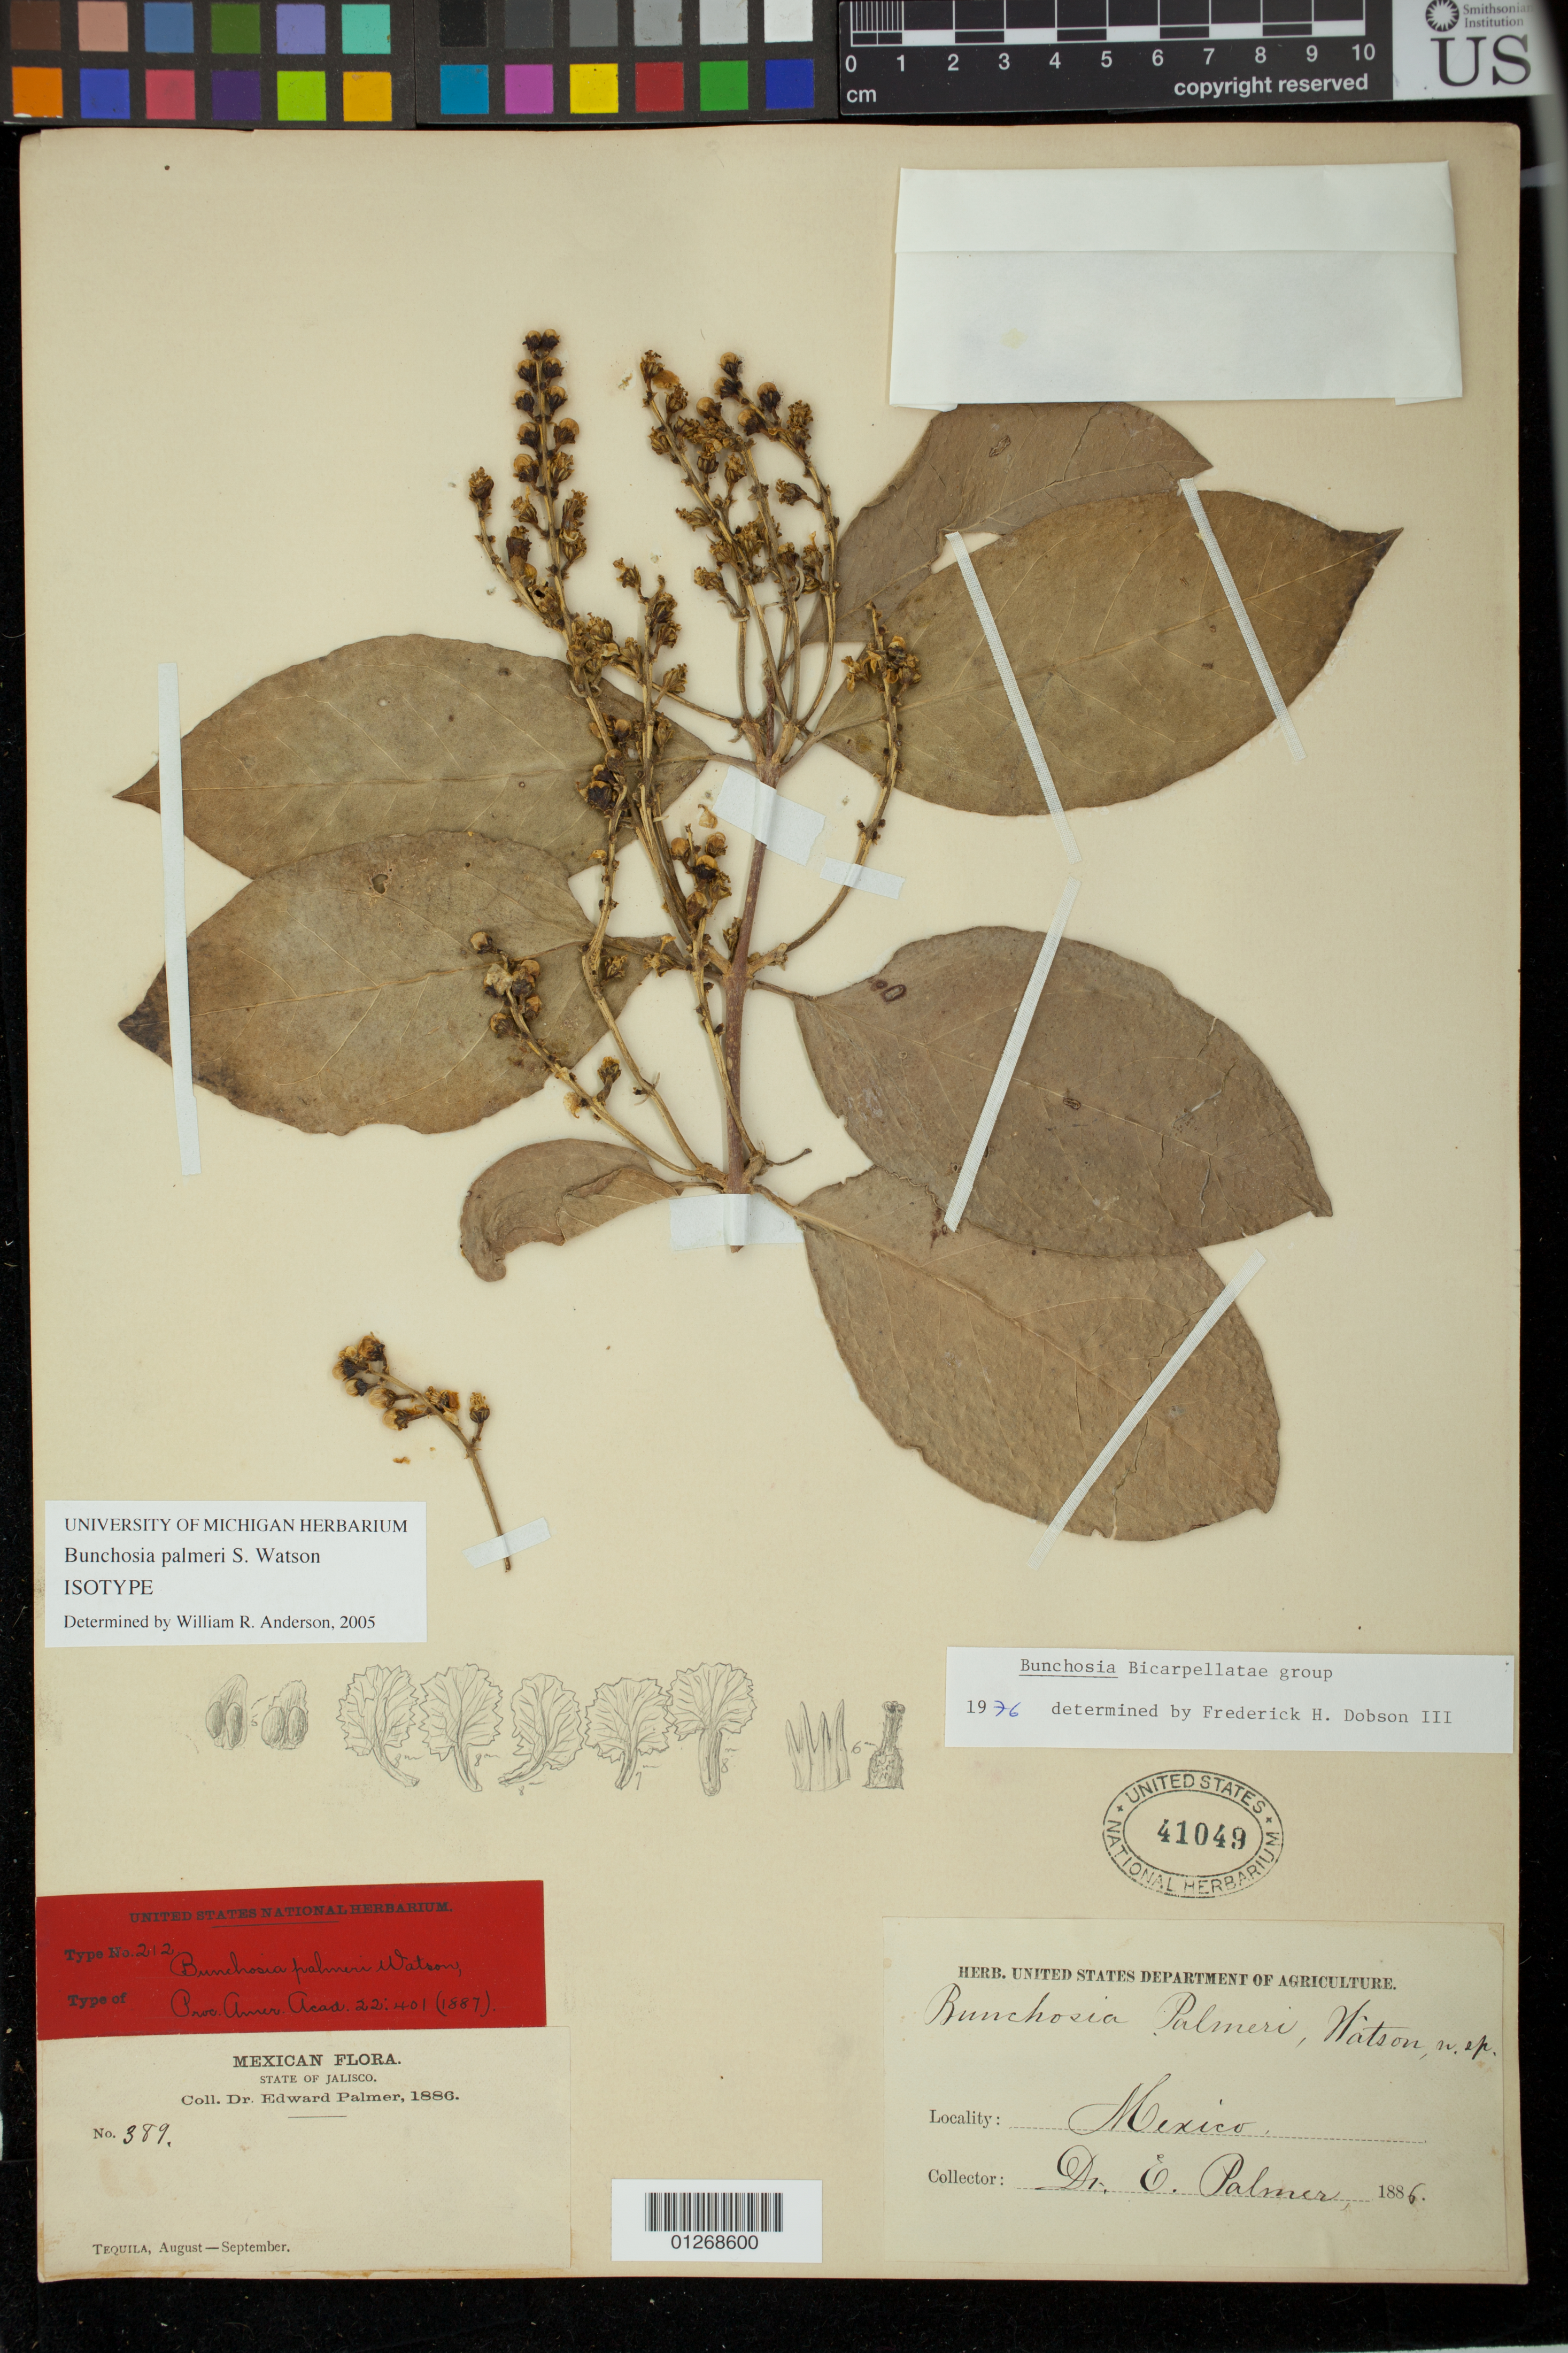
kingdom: Plantae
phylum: Tracheophyta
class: Magnoliopsida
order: Malpighiales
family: Malpighiaceae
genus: Bunchosia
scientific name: Bunchosia palmeri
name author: S. Watson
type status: Isotype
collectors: E. Palmer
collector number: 389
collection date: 1886-08/1886-09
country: Mexico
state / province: Jalisco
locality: Tequila.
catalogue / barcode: US 41049